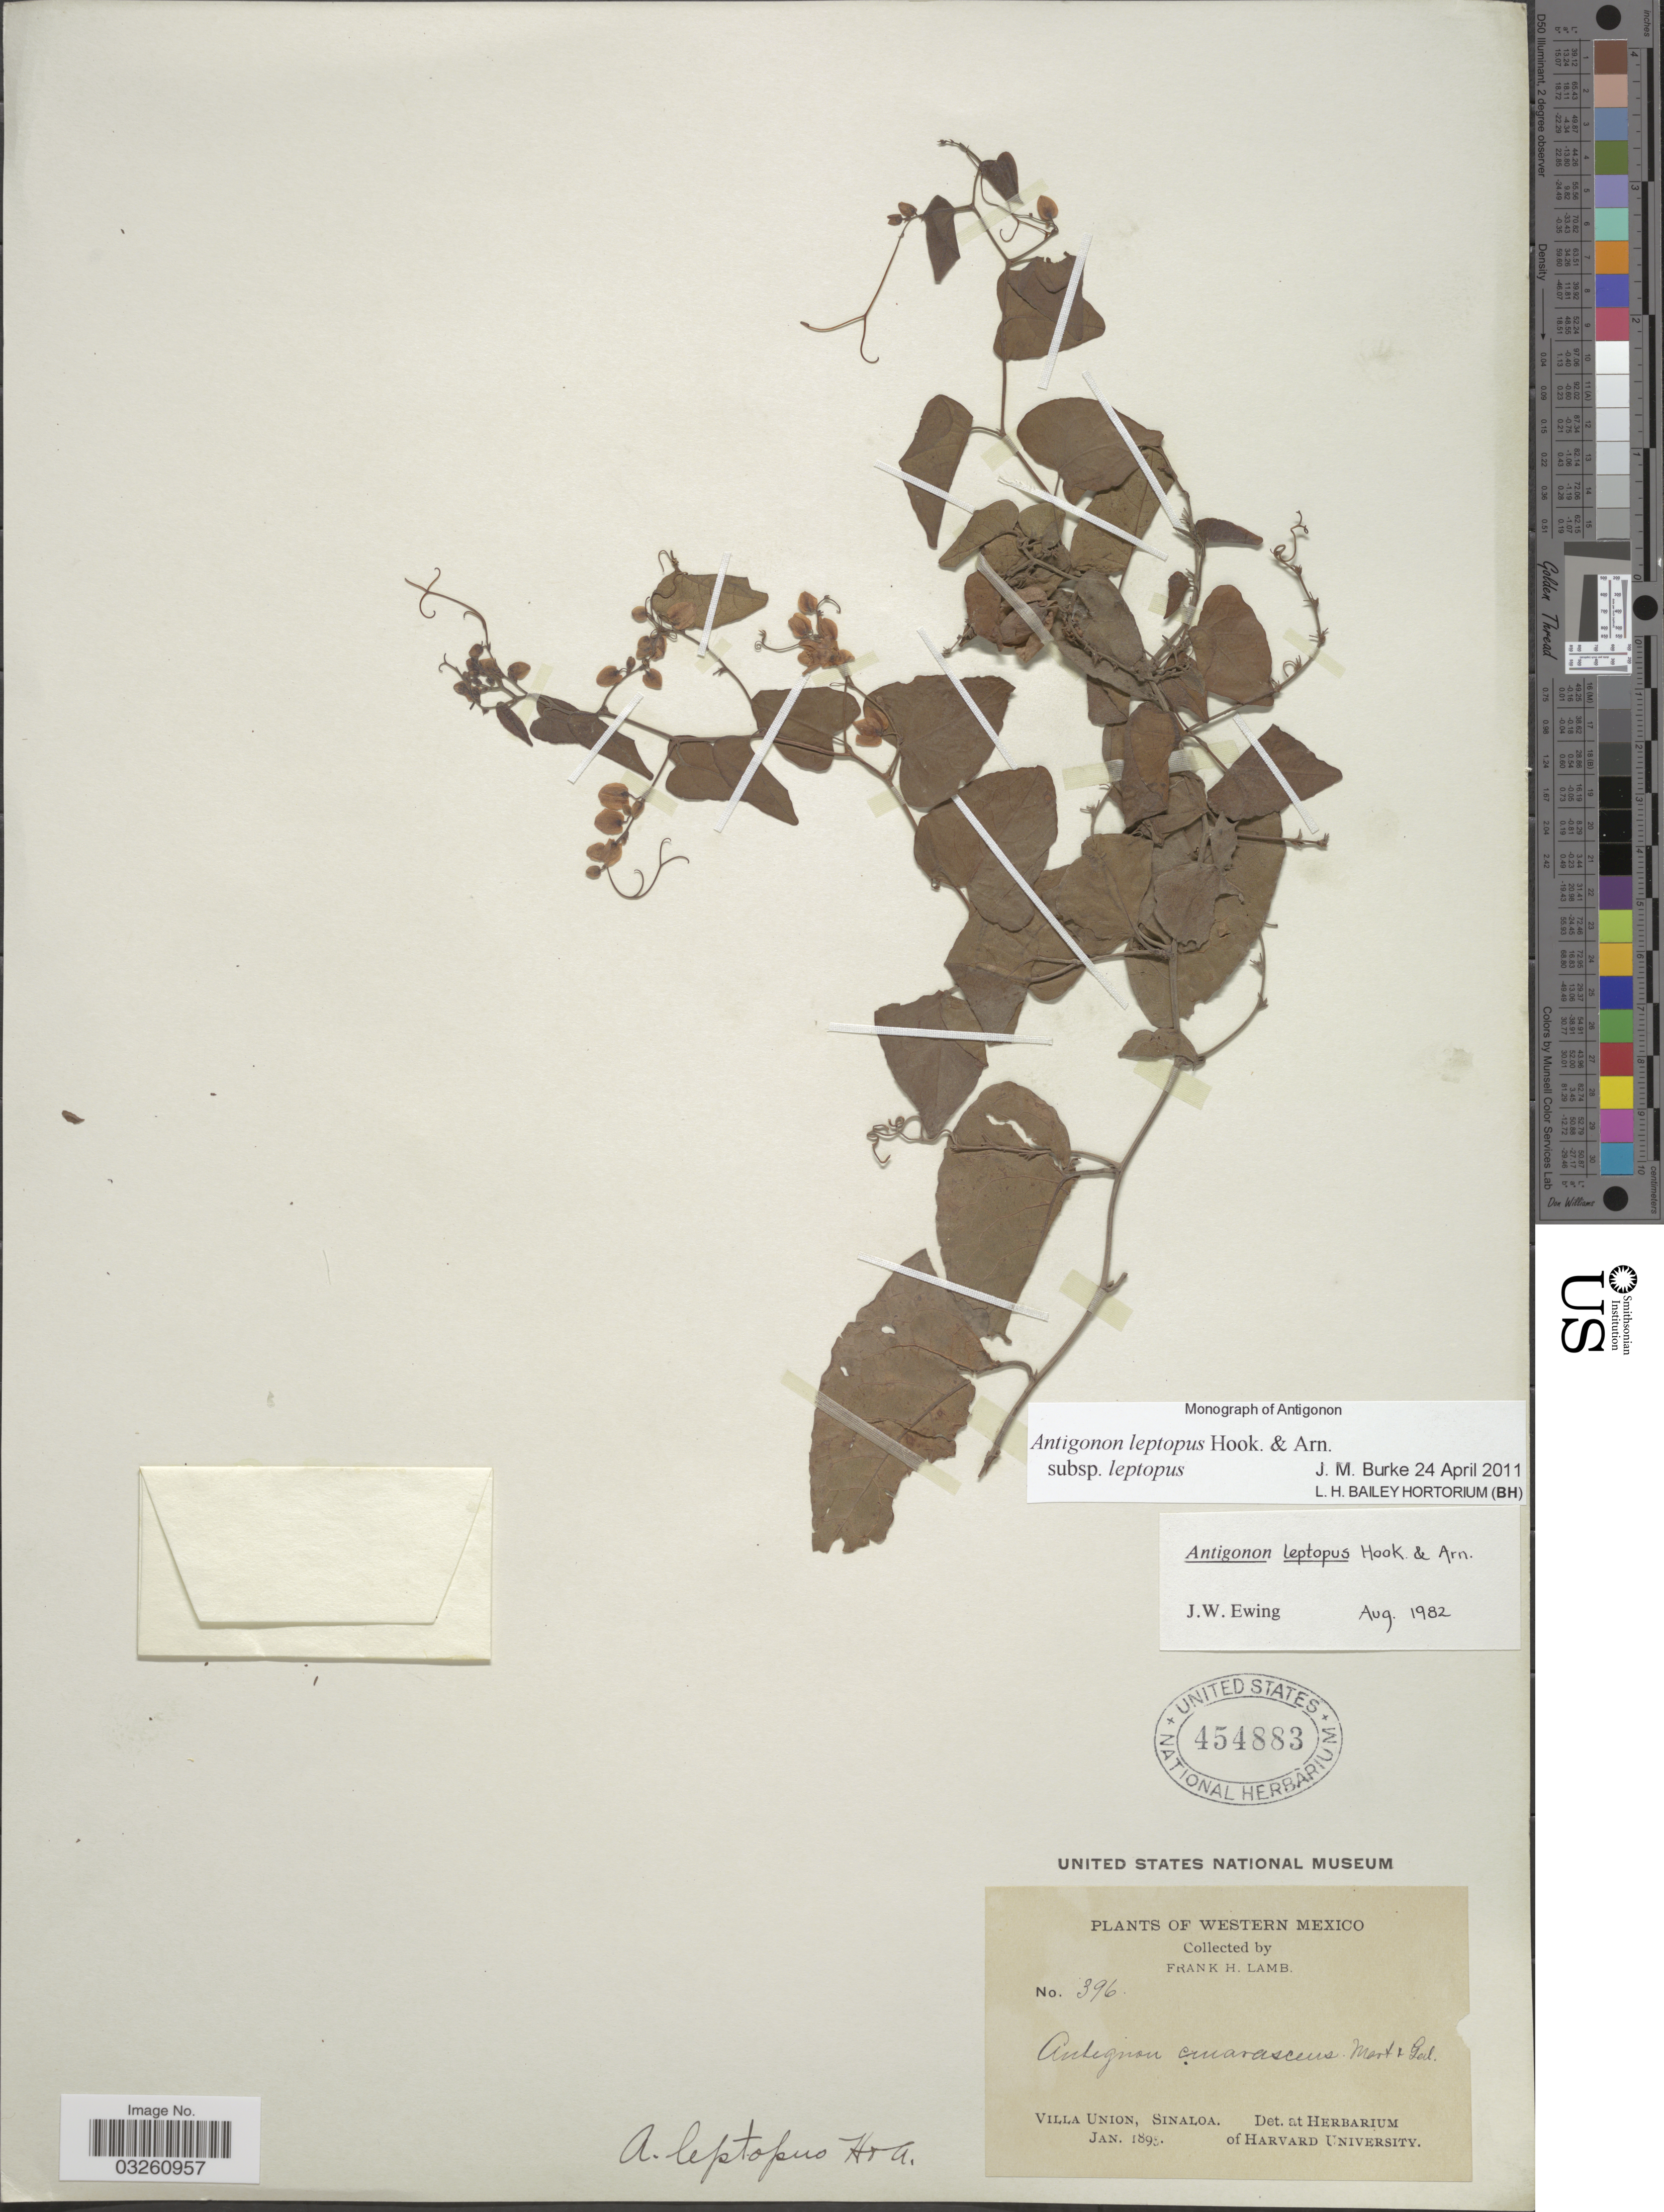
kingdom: Plantae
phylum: Tracheophyta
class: Magnoliopsida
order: Caryophyllales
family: Polygonaceae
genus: Antigonon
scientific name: Antigonon leptopus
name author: Hook. & Arn.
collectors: F. H. Lamb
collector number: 396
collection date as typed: Jan 1895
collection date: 1895-01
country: Mexico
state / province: Sinaloa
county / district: Mazatlán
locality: Villa Unión.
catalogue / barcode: US 454883